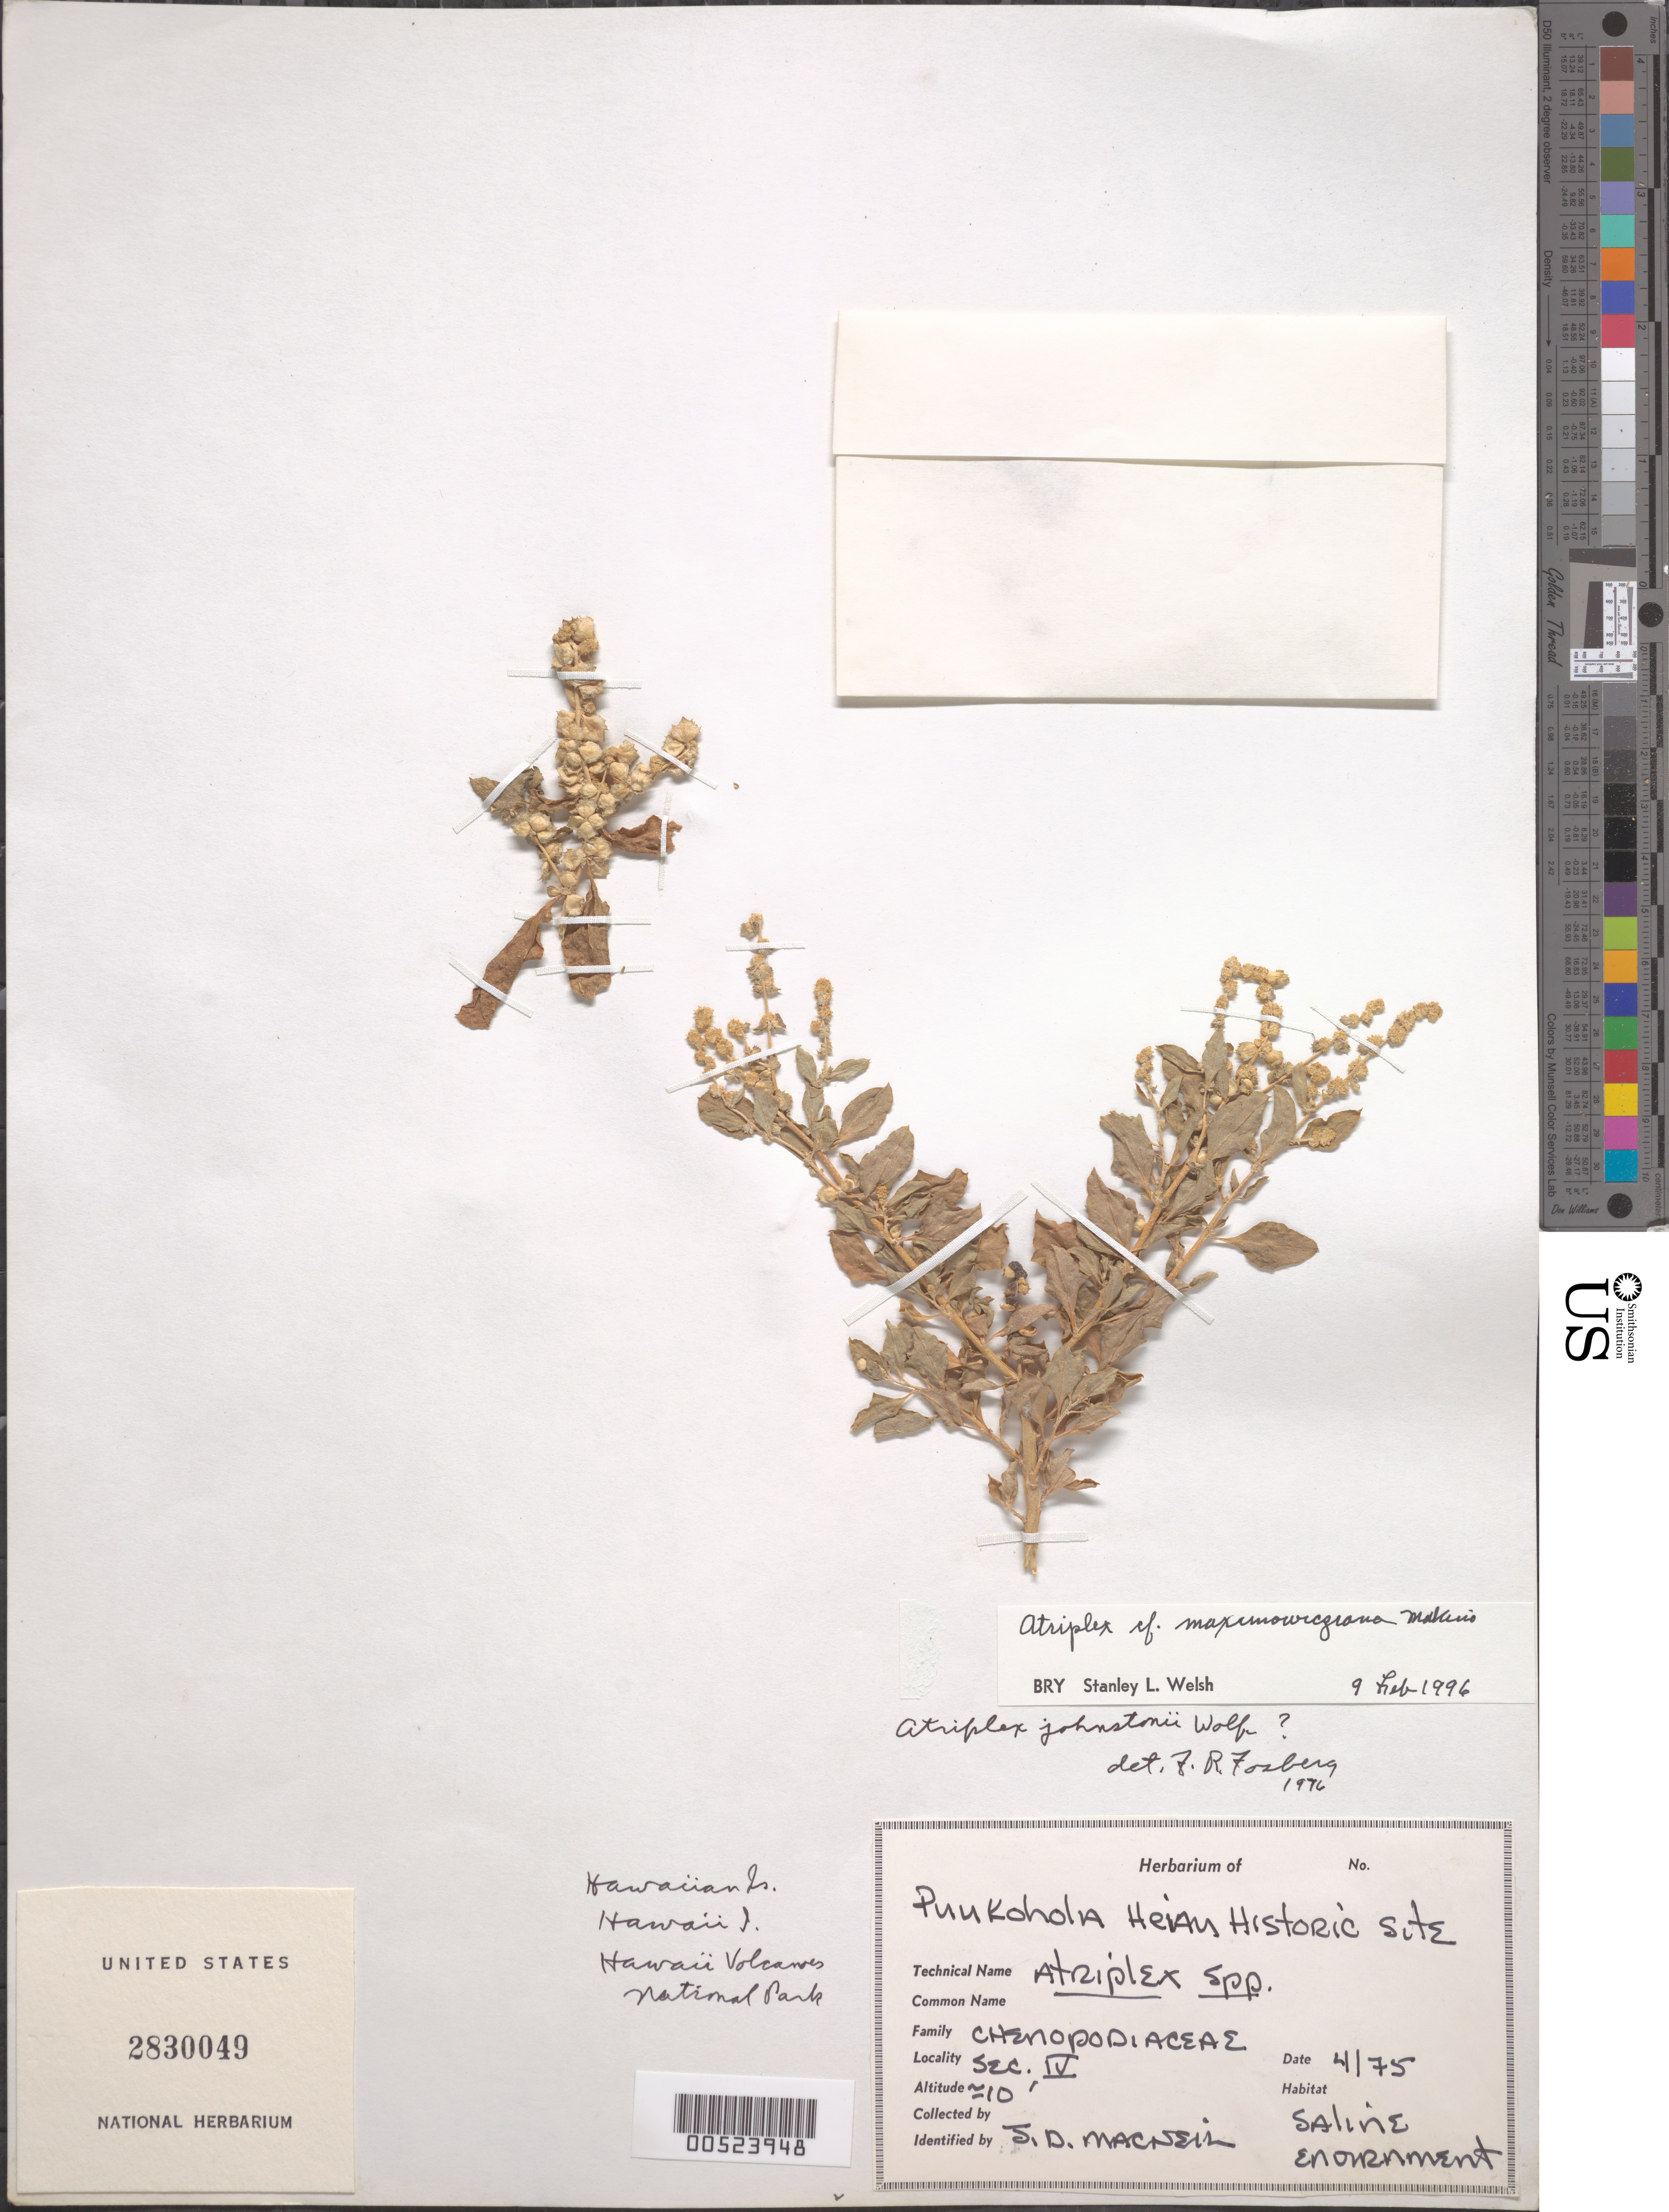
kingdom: Plantae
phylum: Tracheophyta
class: Magnoliopsida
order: Caryophyllales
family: Amaranthaceae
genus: Atriplex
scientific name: Atriplex maximowicziana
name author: Makino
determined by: Welsh, Stanley L., (BRY), Brigham Young University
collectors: J. MacNeil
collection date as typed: Apr 1975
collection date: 1975-04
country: United States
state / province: Hawaii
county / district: Hawaii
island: Hawaii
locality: Hawaii Volcanoes National Park, Puu Kohala Heiau Historic Site, Section IV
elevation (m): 3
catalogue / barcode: US 2830049